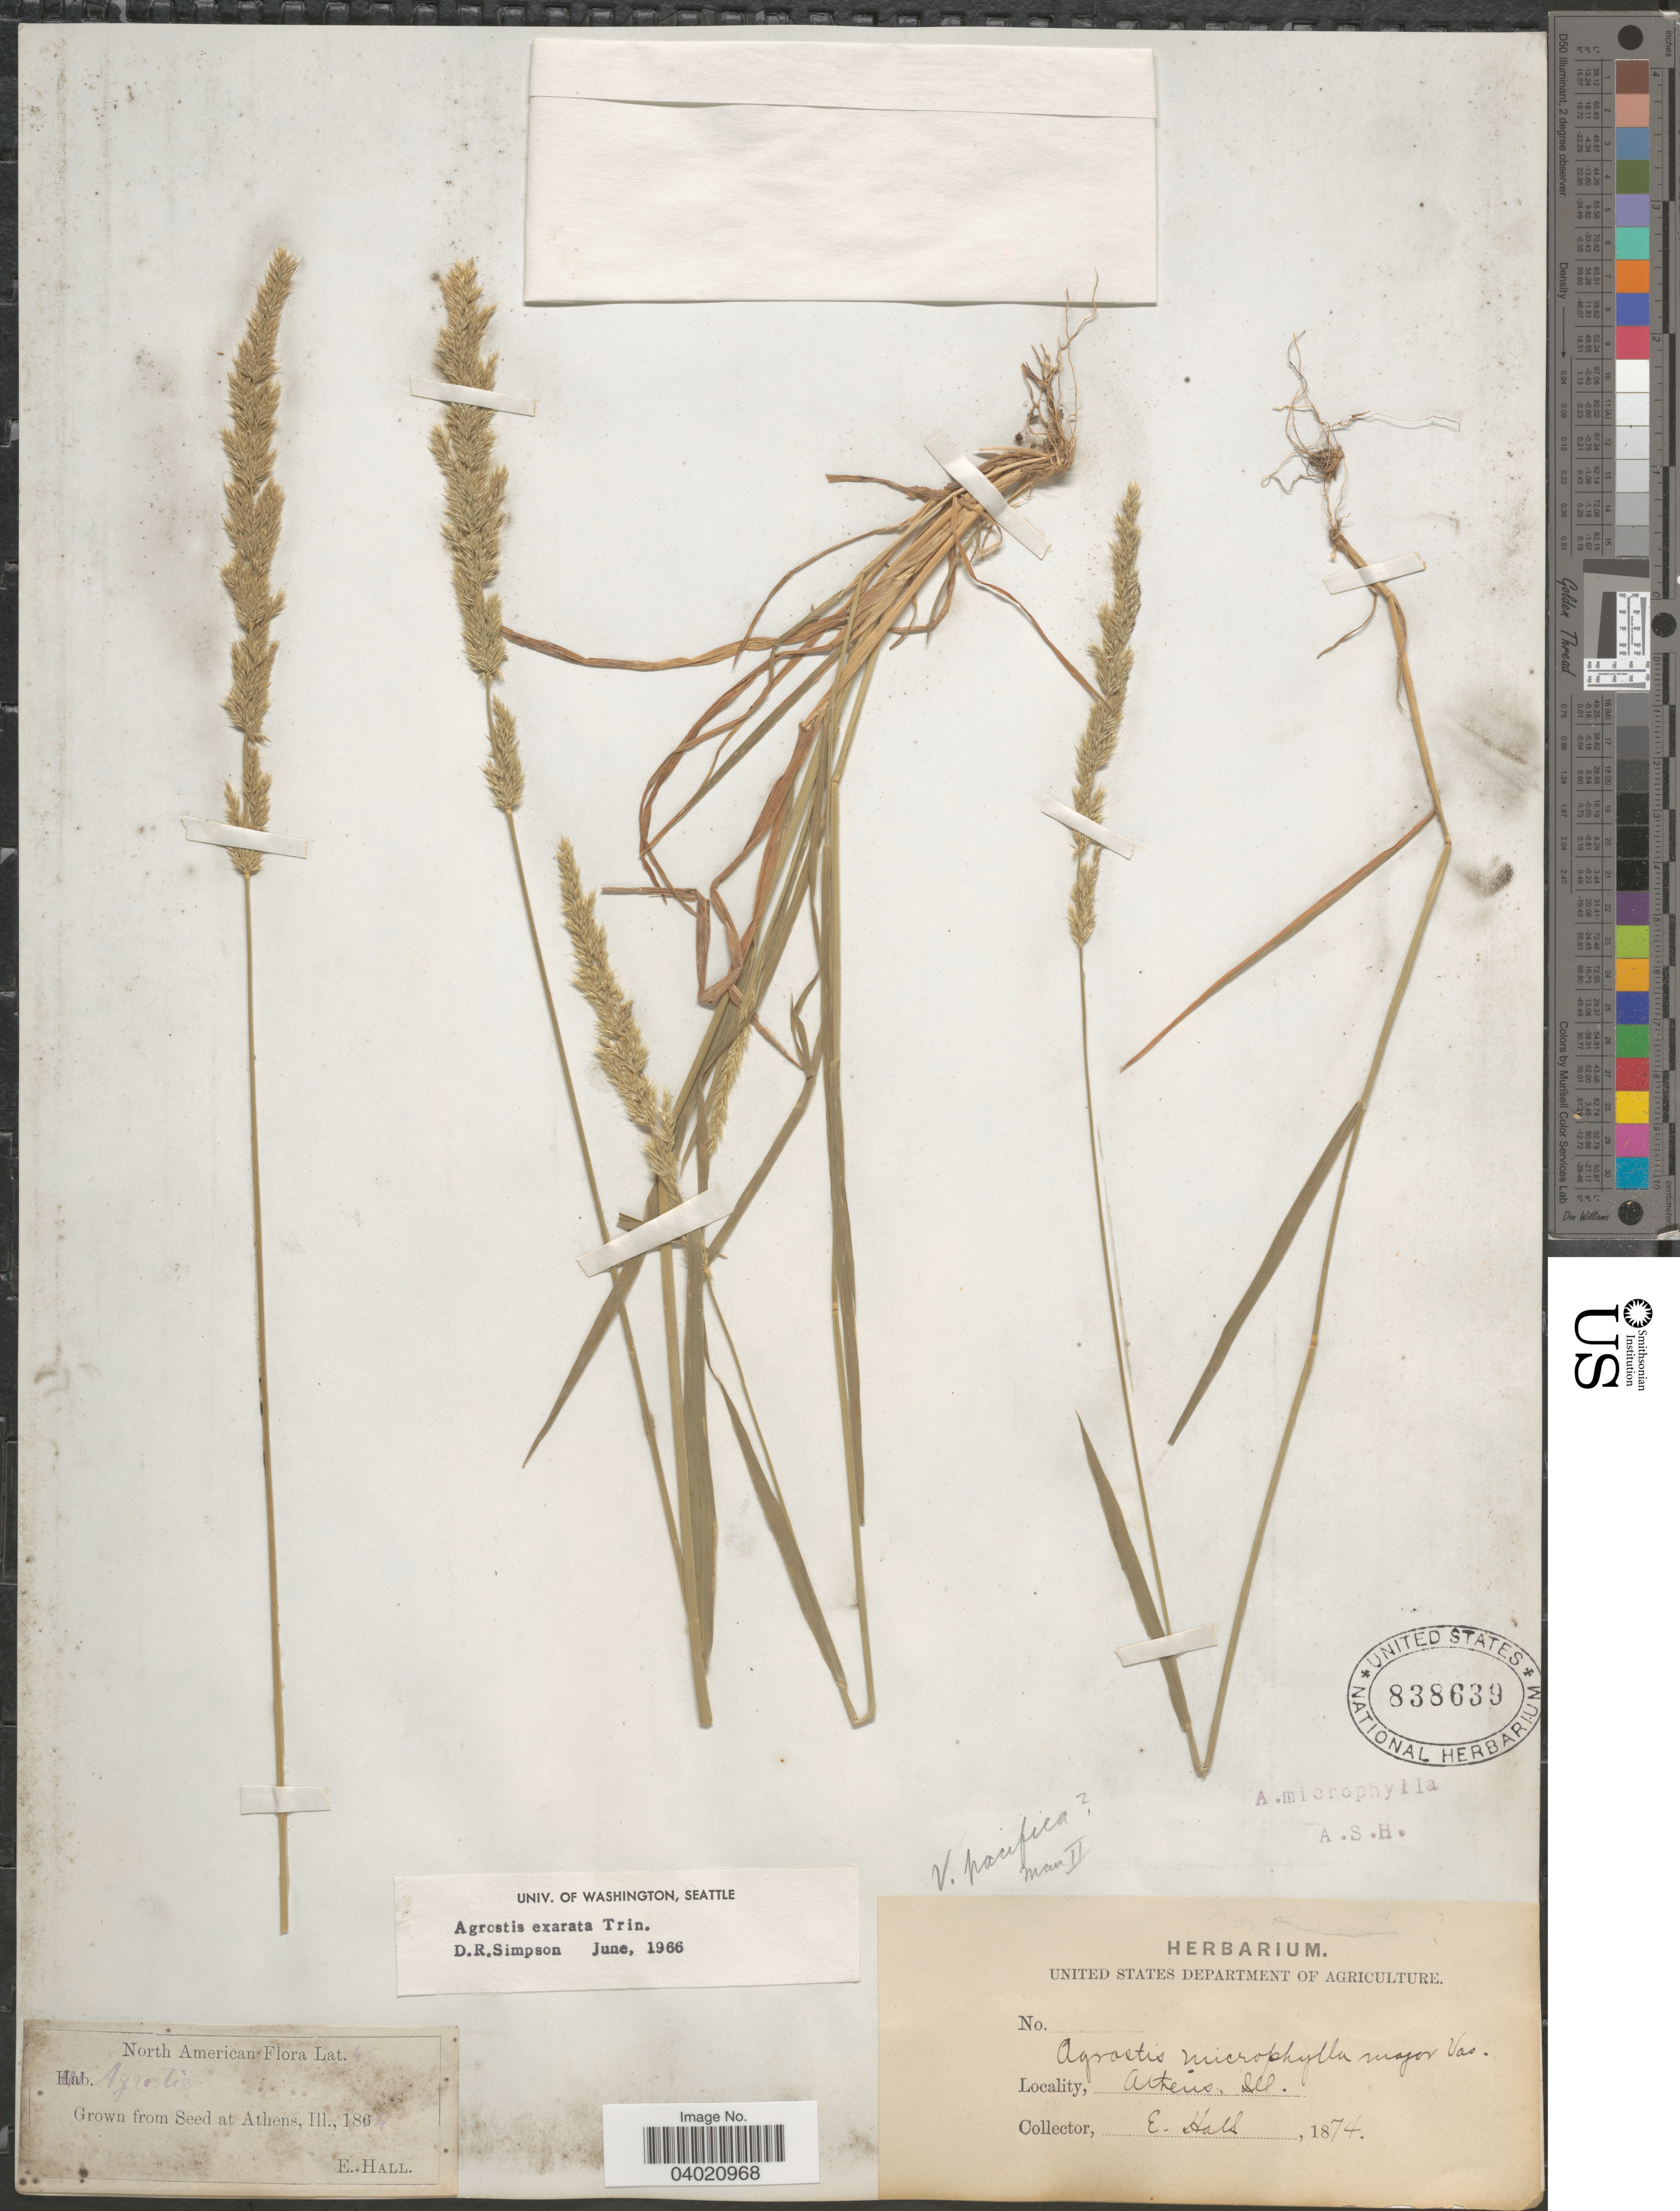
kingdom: Plantae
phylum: Tracheophyta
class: Liliopsida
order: Poales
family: Poaceae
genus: Agrostis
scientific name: Agrostis microphylla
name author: Steud.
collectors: E. Hall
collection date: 1874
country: United States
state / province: Illinois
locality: Athens.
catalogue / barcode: US 838639